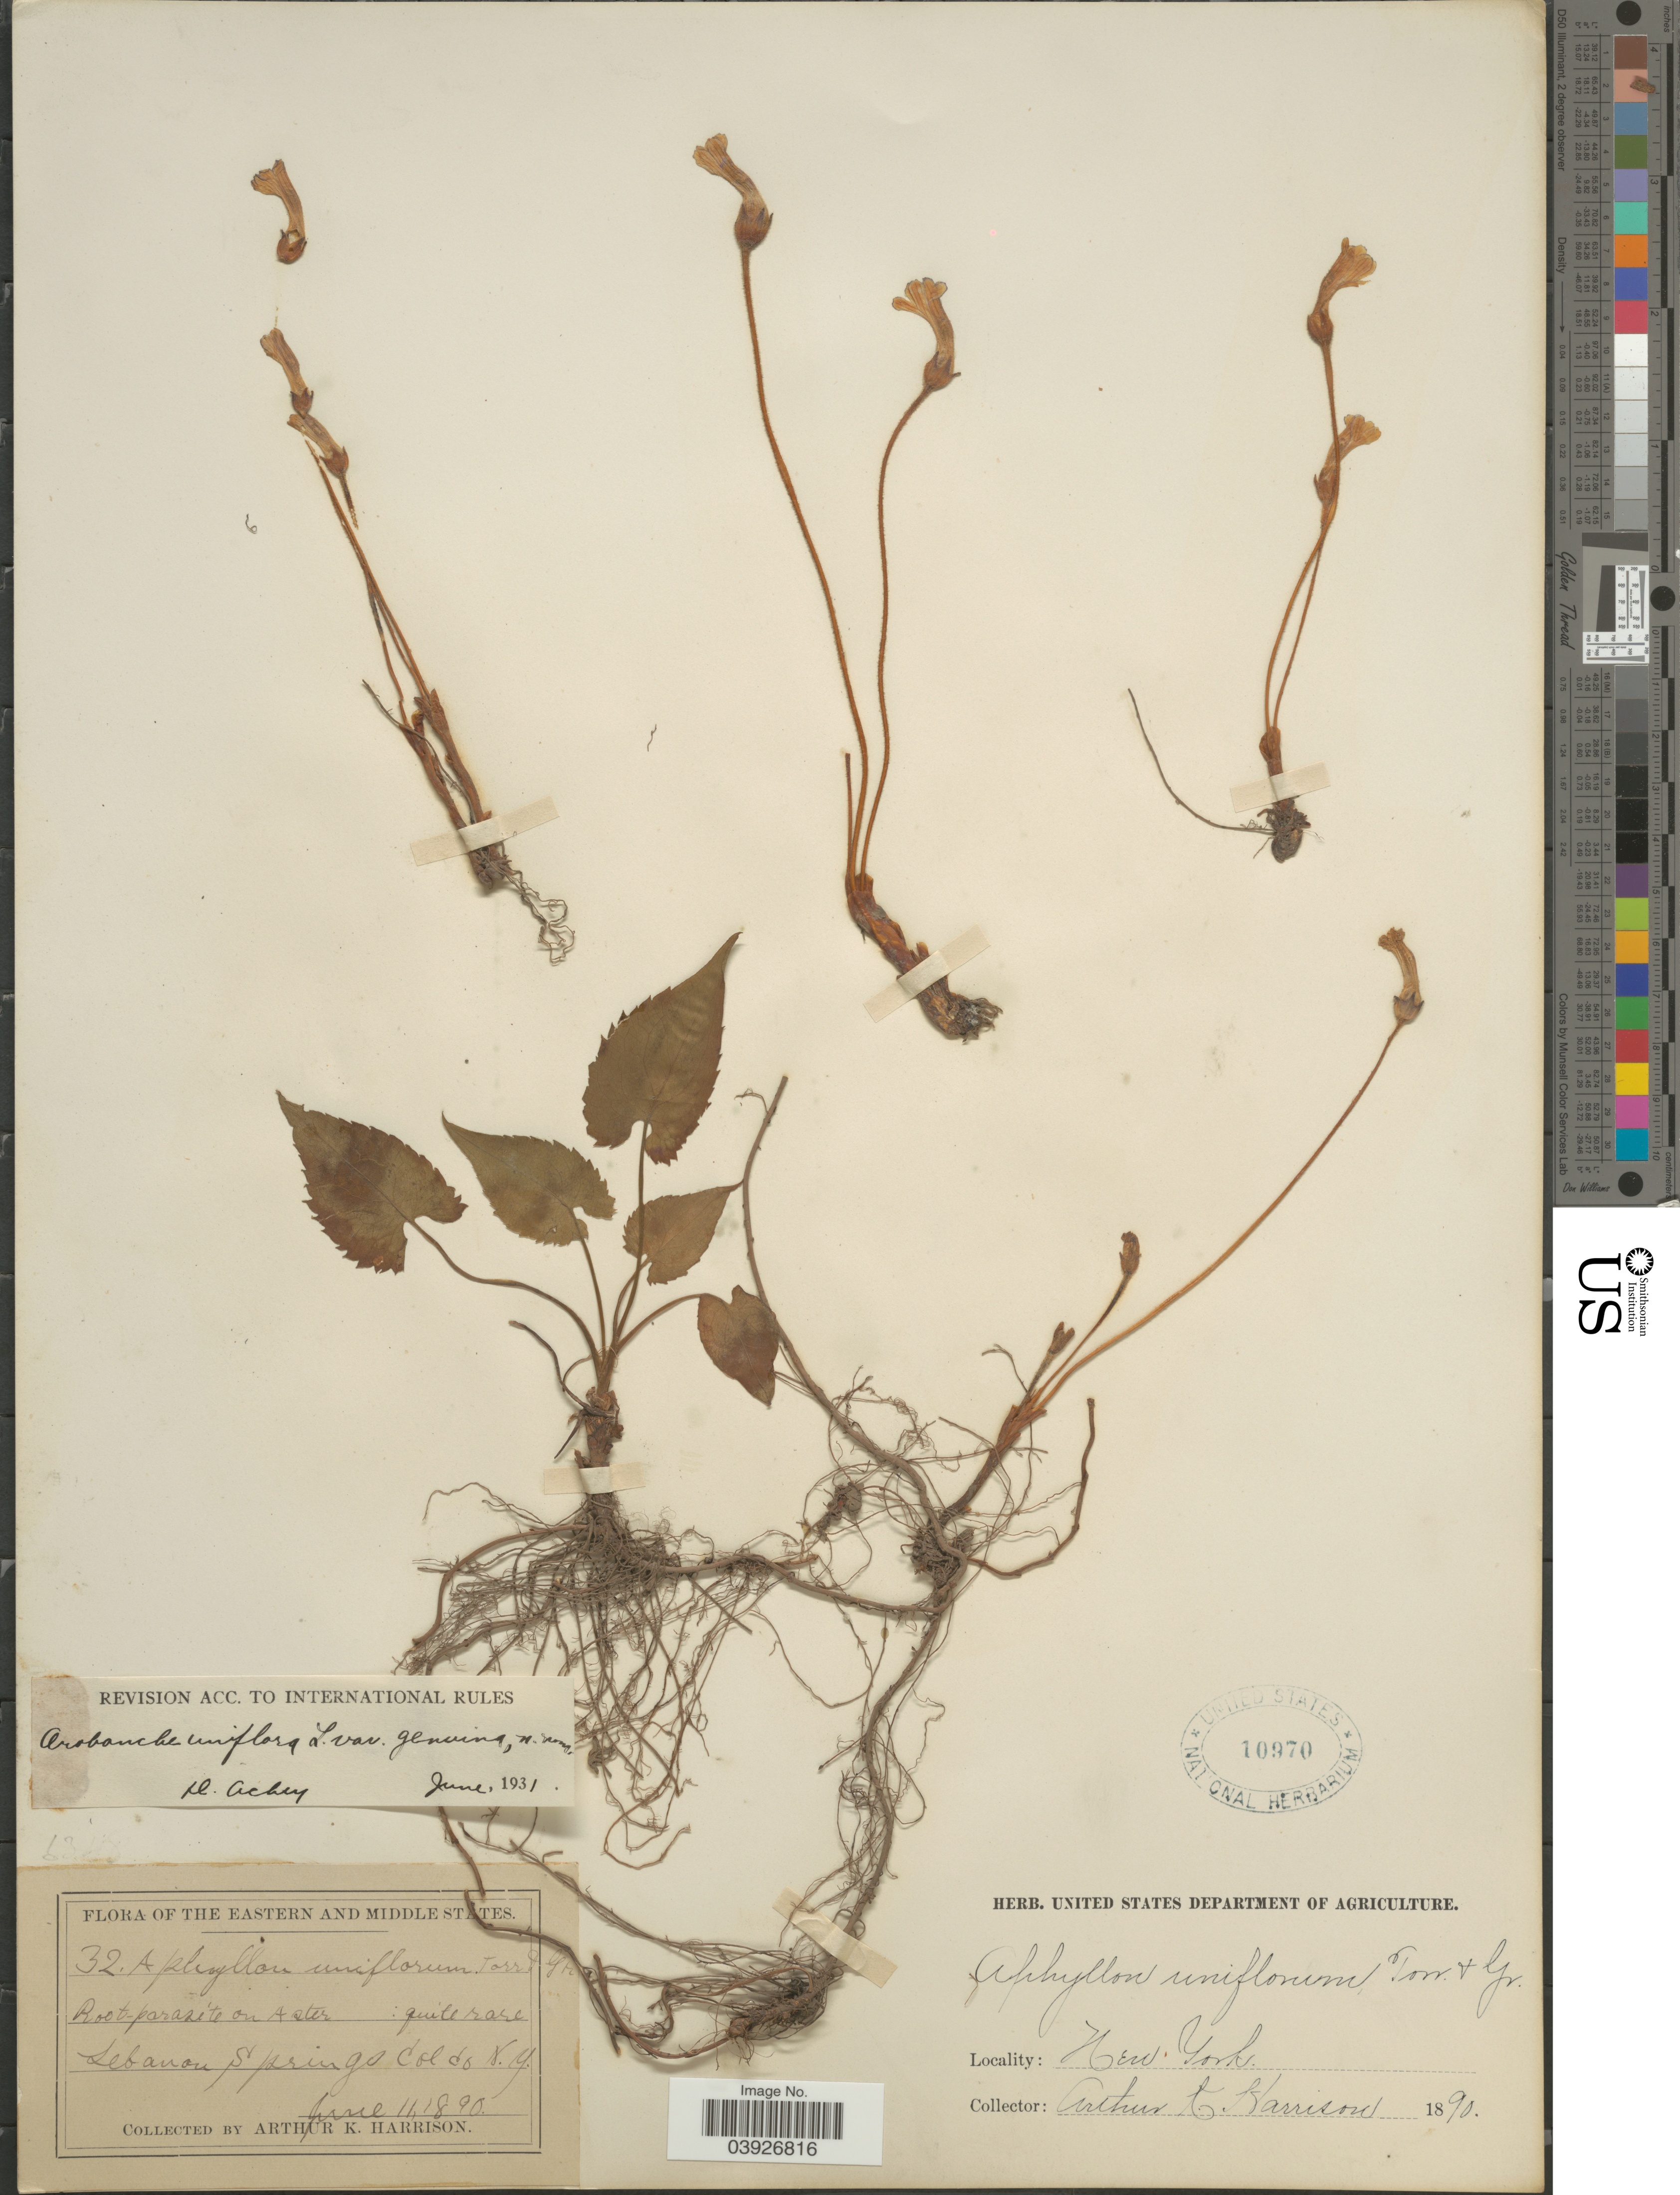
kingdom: Plantae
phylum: Tracheophyta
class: Magnoliopsida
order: Lamiales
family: Orobanchaceae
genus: Aphyllon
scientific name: Aphyllon uniflorum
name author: A. Gray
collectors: A. K. Harrison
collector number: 32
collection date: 1890-06-11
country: United States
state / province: New York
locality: Lebanon Springs Col Co.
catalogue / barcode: US 10970